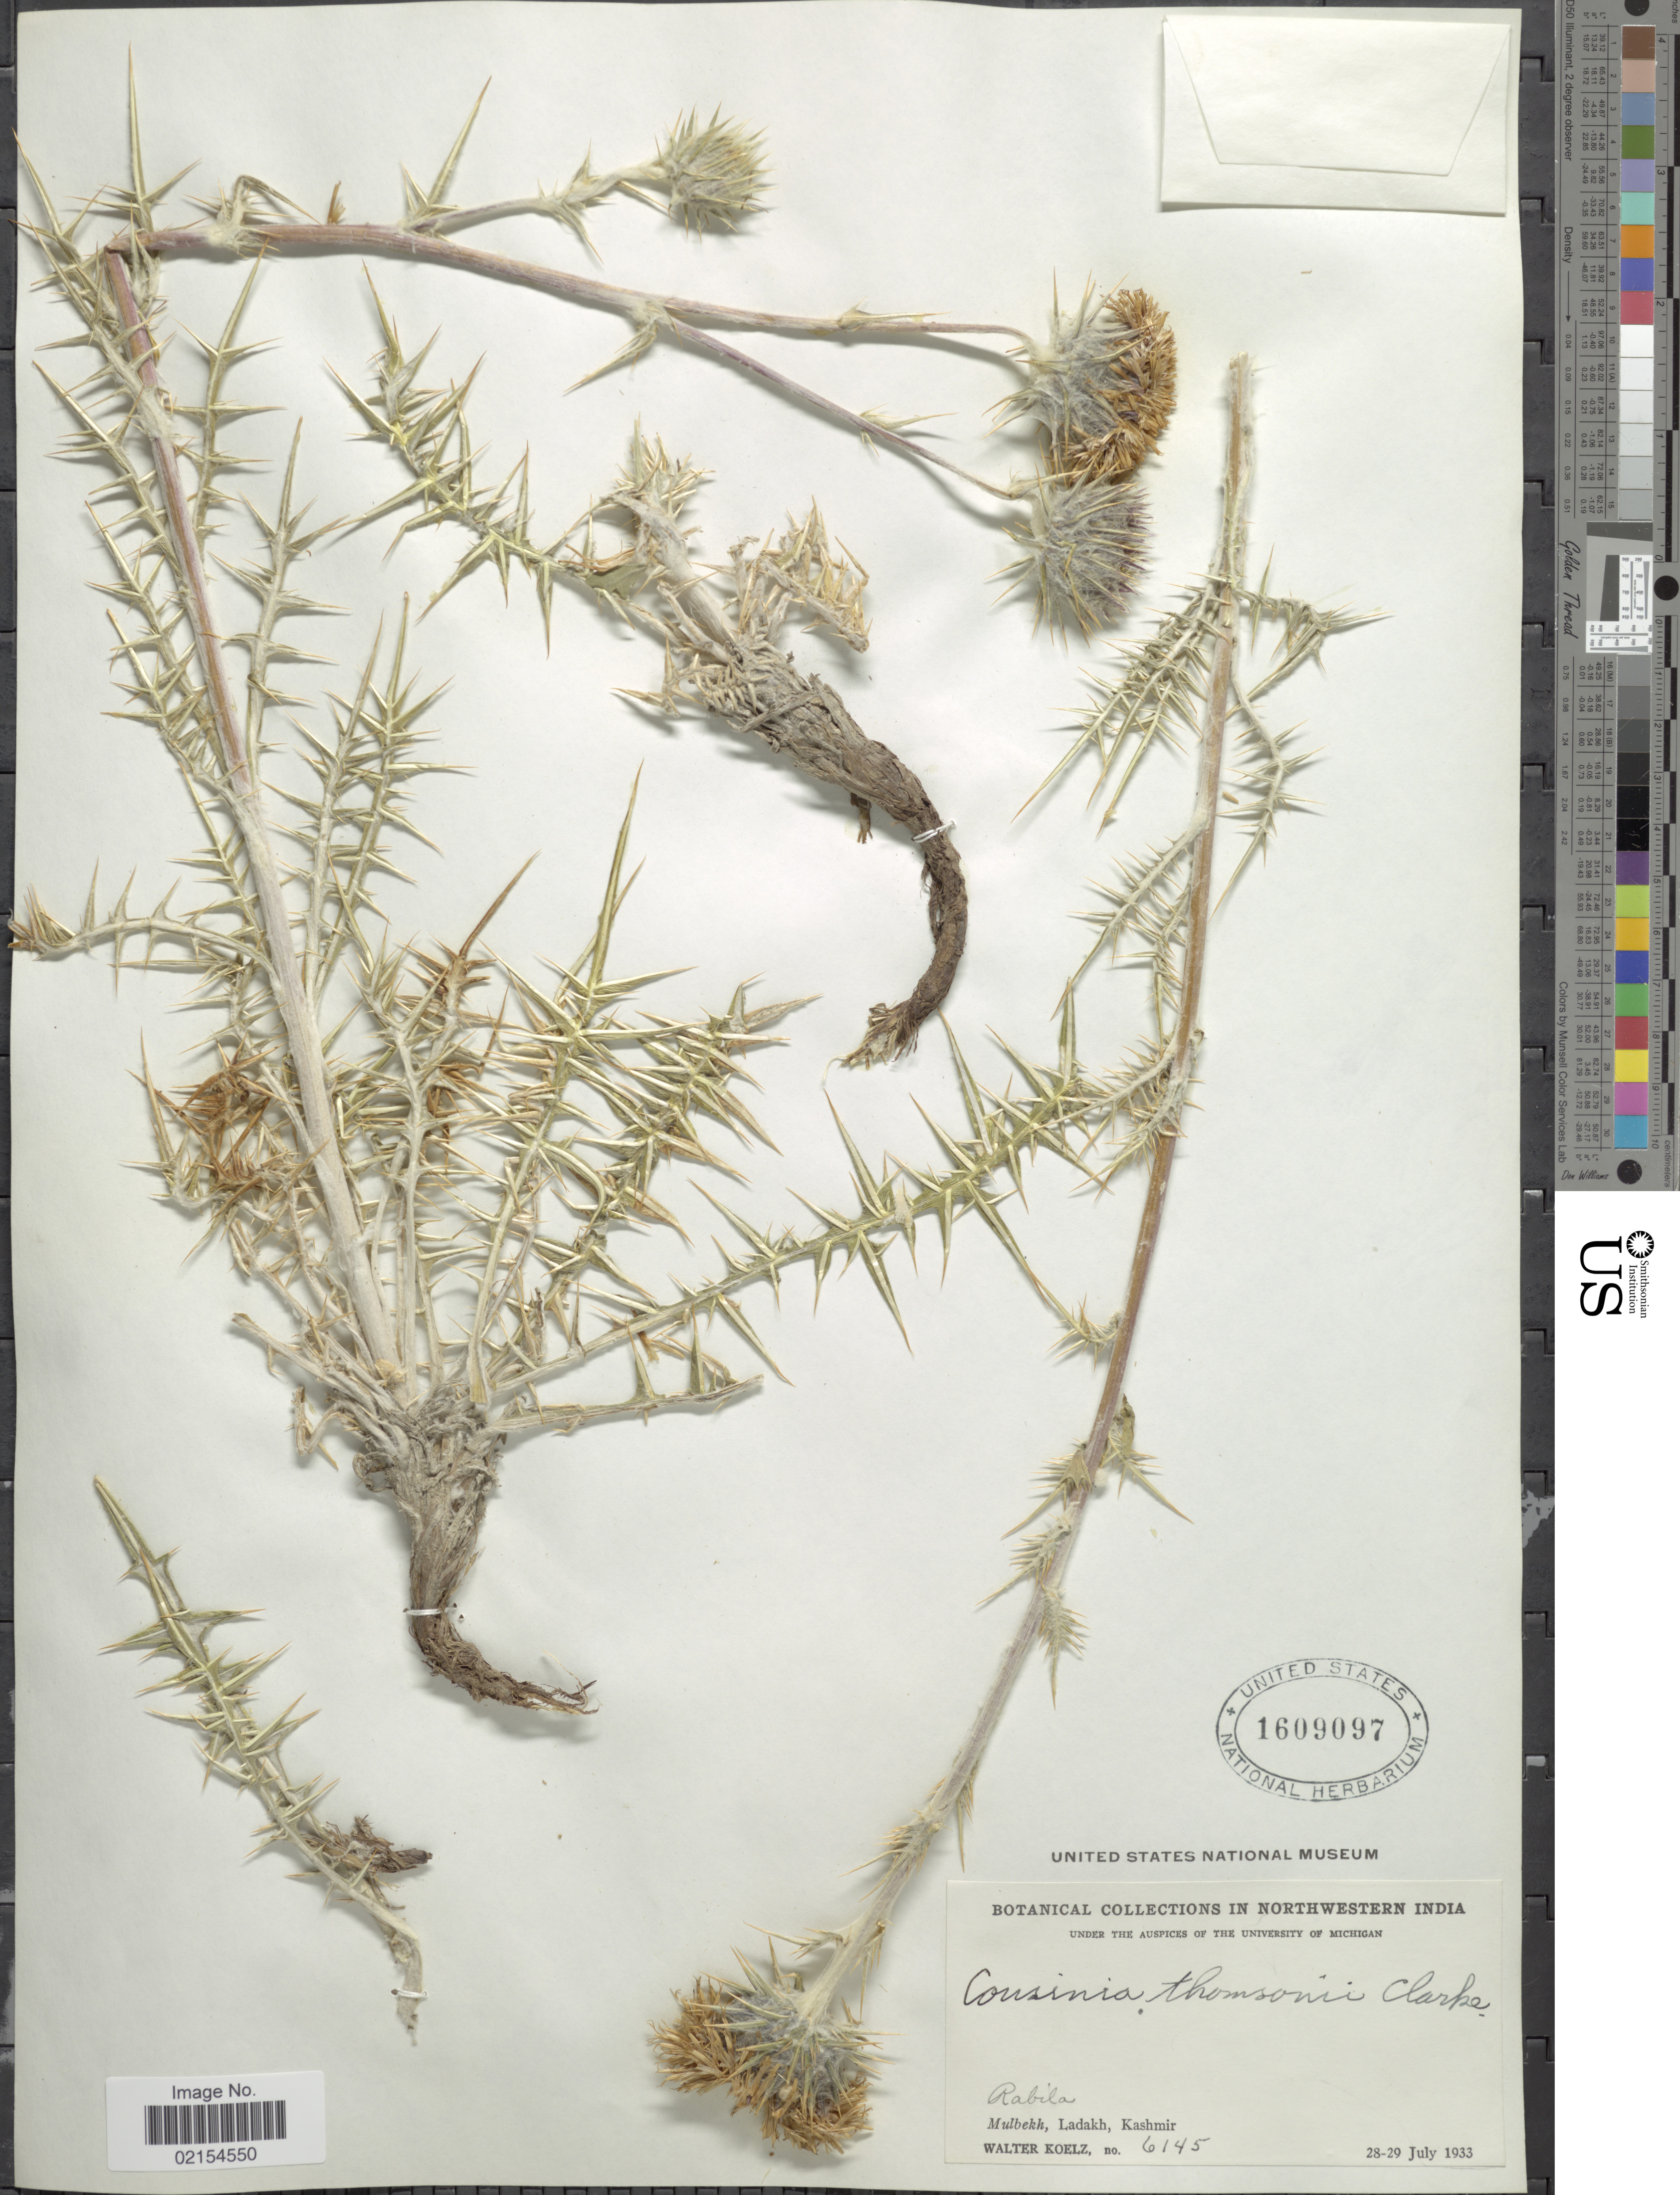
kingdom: Plantae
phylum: Tracheophyta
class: Magnoliopsida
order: Asterales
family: Asteraceae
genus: Cousinia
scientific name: Cousinia thomsonii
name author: C.B. Clarke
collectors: W. N. Koelz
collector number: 6145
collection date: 1933-07-28/1933-07-29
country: India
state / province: Jammu and Kashmir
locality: In Northwestern India, Rabila, Mulbekh, Ladakh, Kashmir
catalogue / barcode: US 1609097